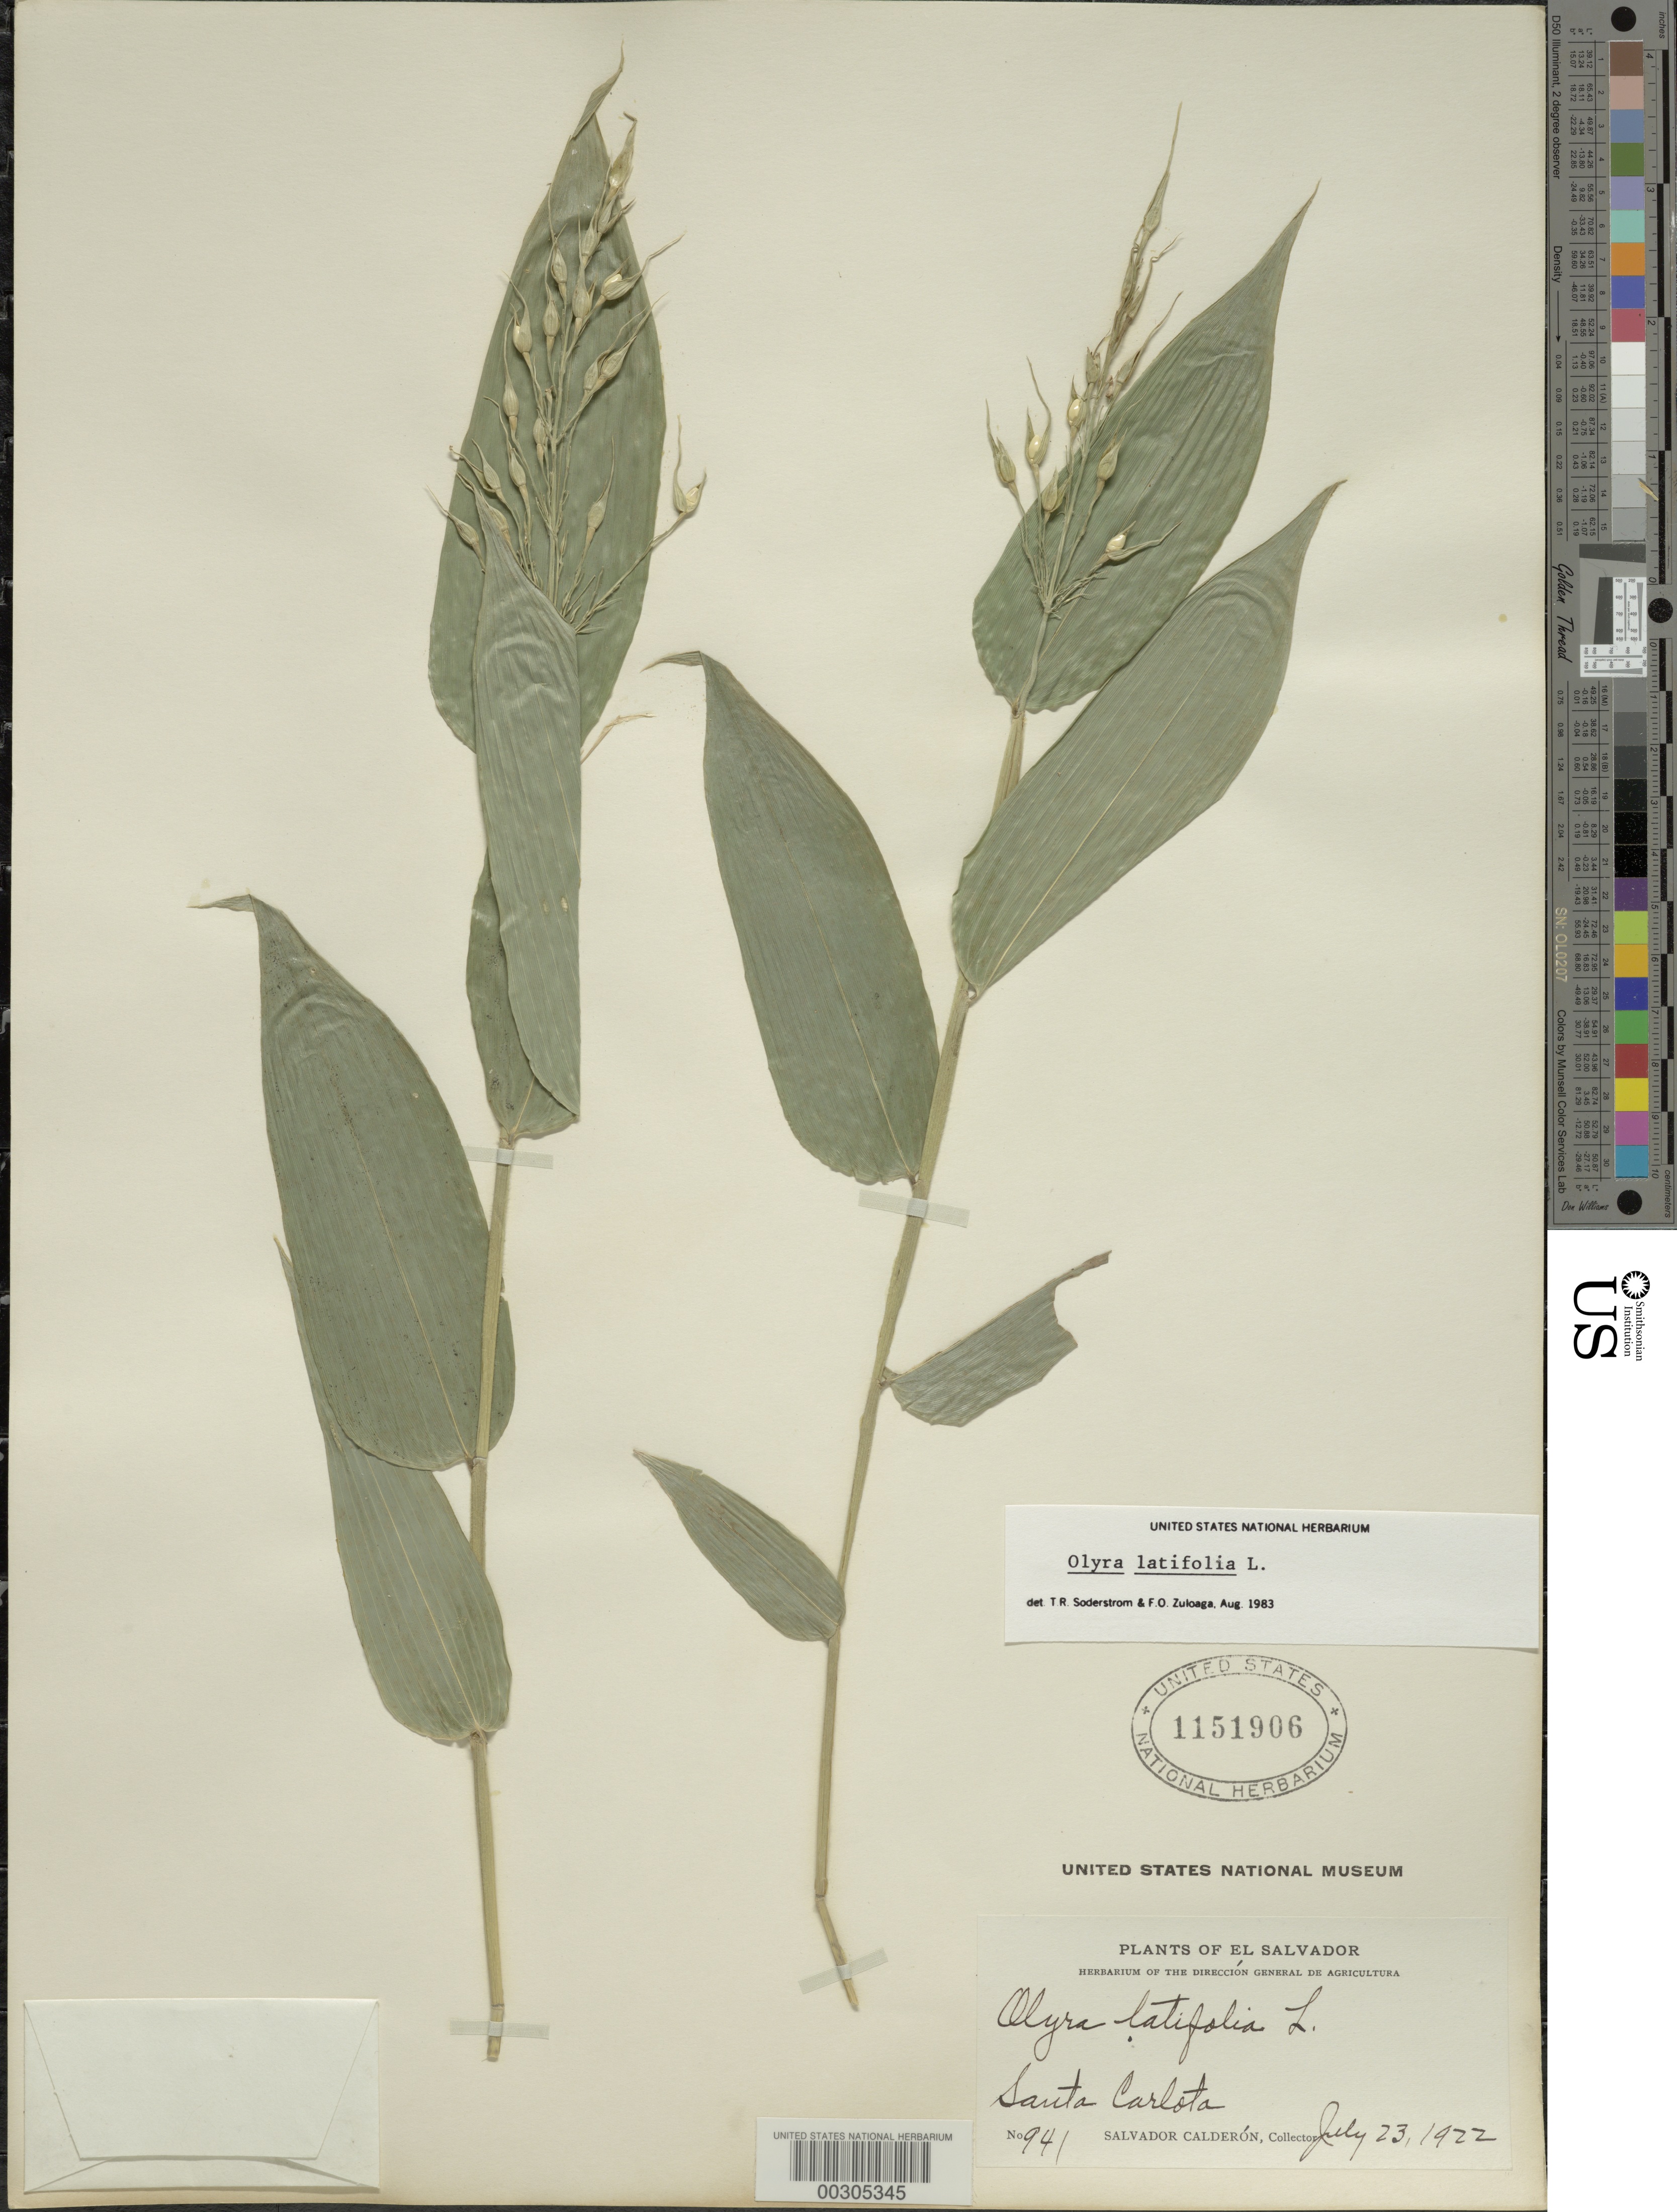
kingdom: Plantae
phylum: Tracheophyta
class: Liliopsida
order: Poales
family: Poaceae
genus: Olyra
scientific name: Olyra latifolia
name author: L.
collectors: S. Calderón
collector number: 941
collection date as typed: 23 Jul 1922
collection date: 1922-07-23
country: El Salvador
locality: Santa carlota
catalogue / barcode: US 1151906